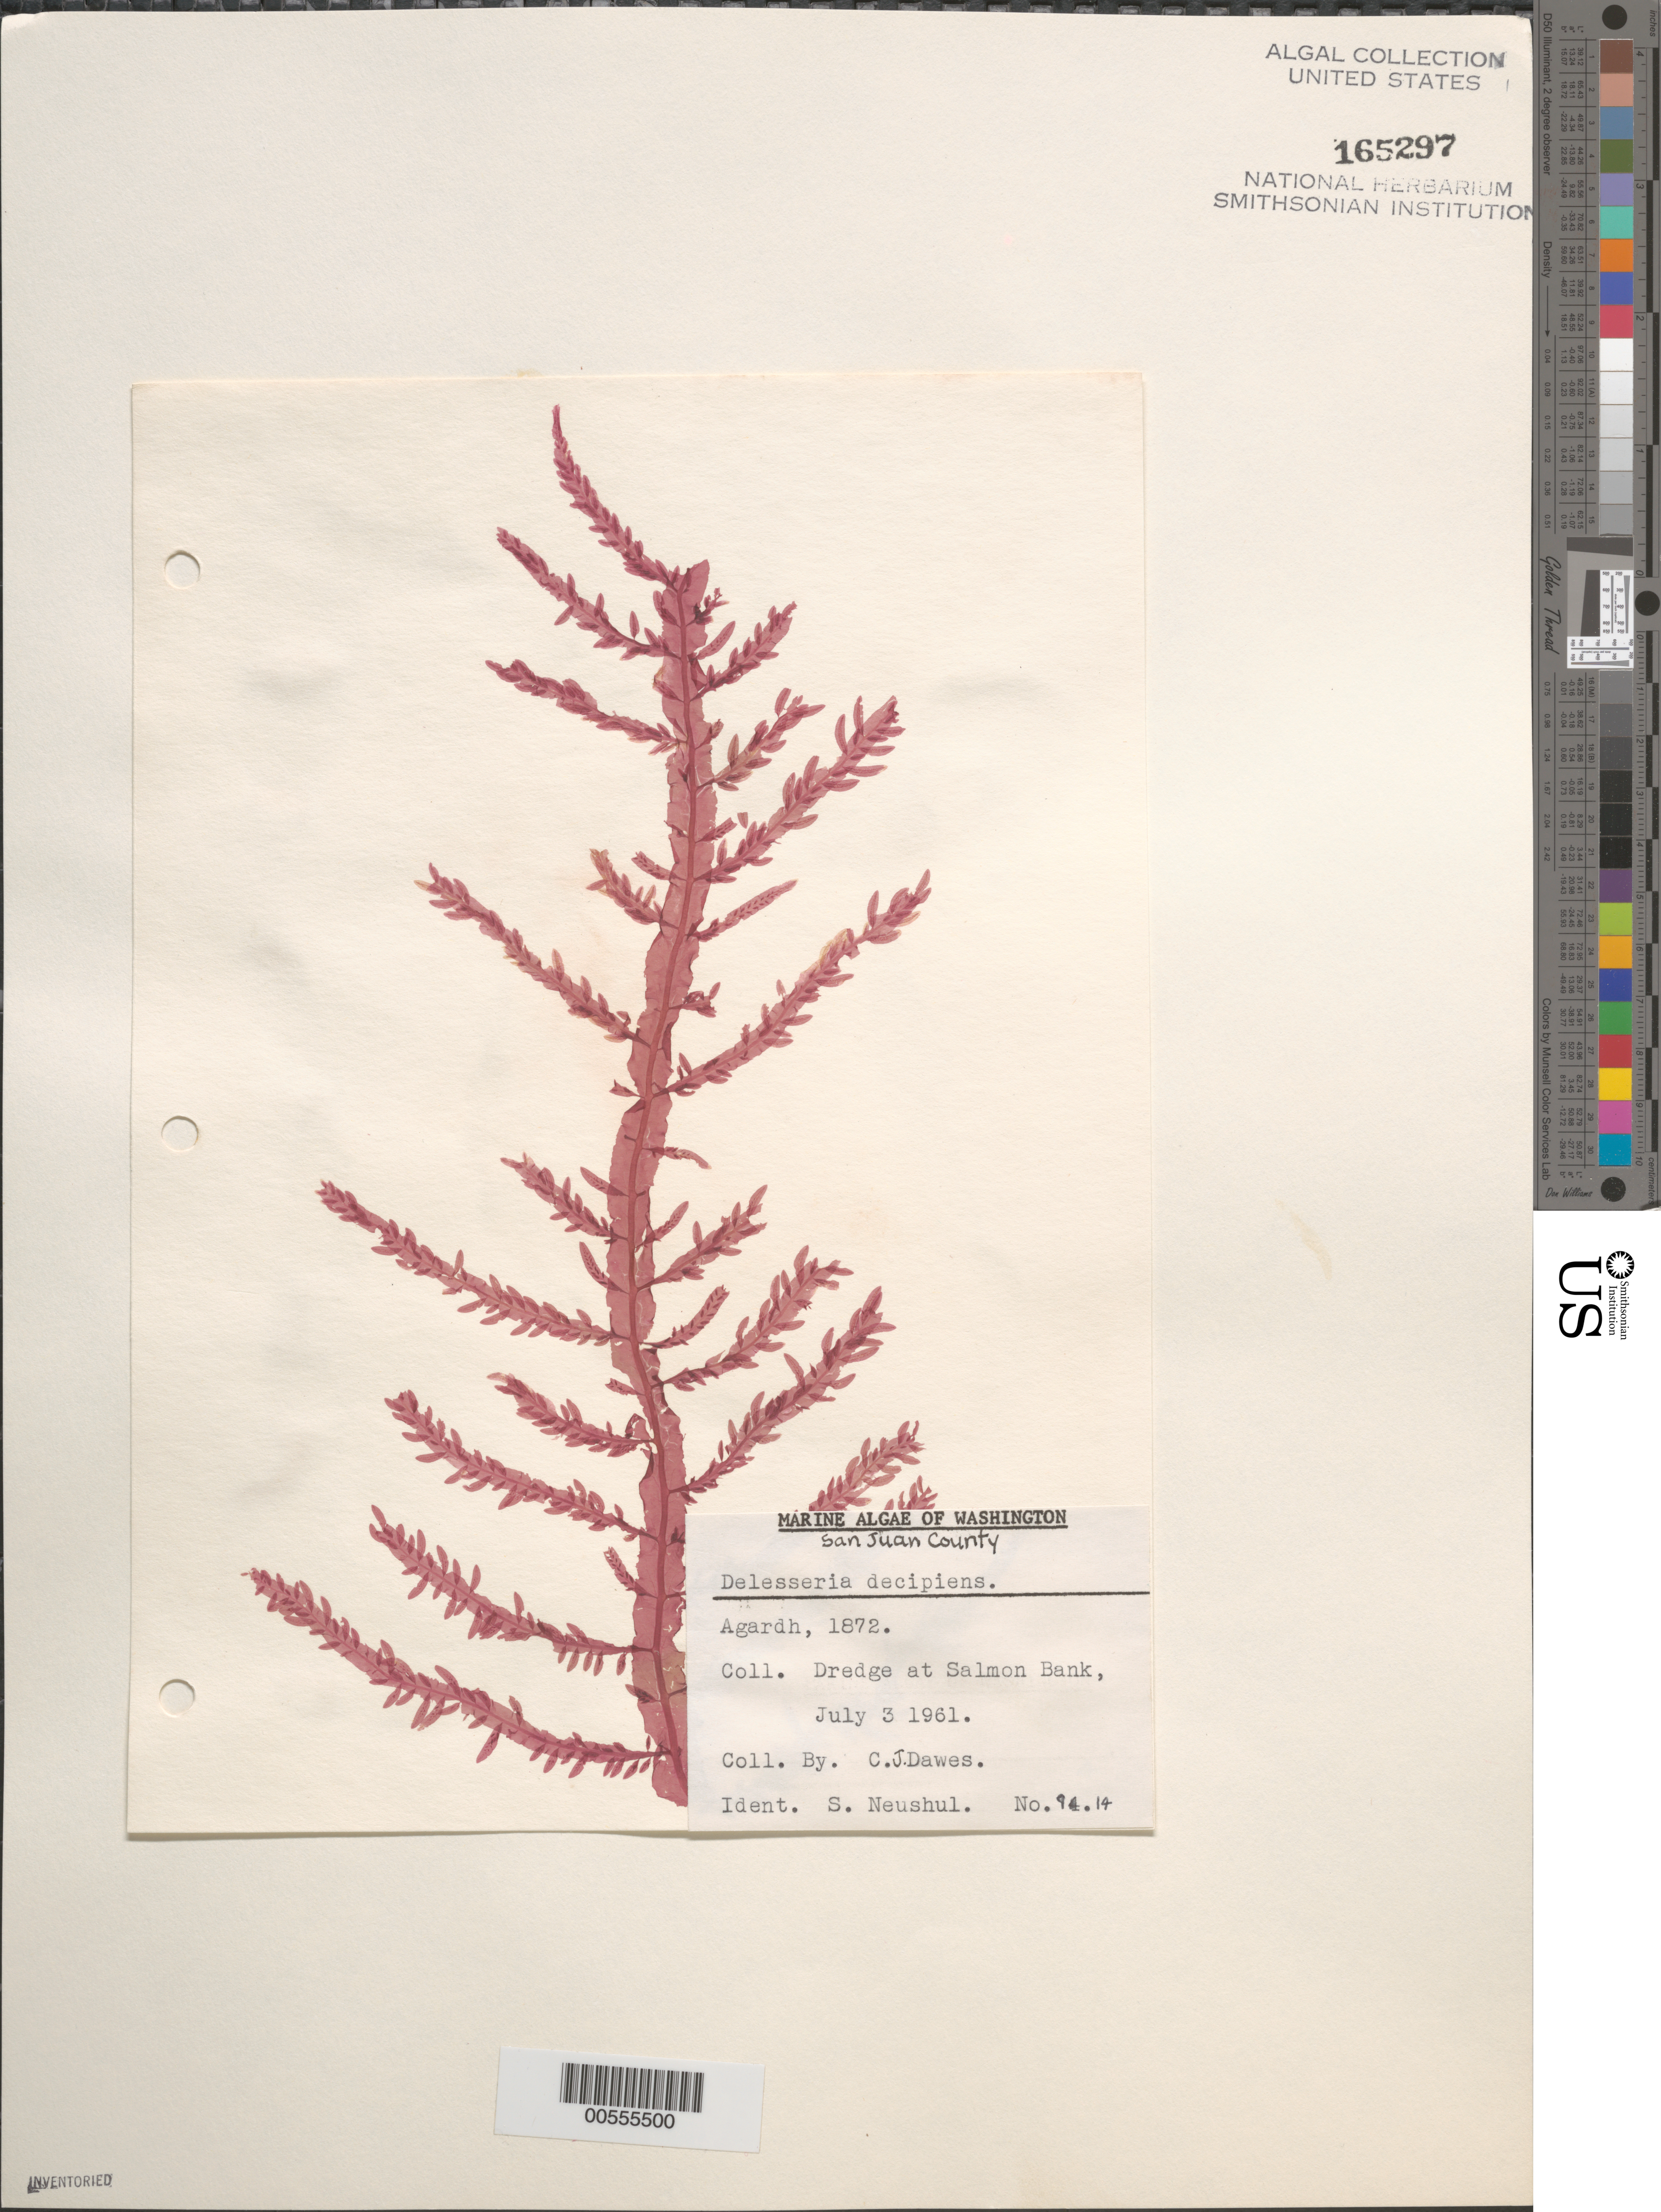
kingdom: Plantae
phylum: Rhodophyta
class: Florideophyceae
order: Ceramiales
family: Delesseriaceae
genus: Cumathamnion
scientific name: Cumathamnion decipiens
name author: (J. Agardh) M.J. Wynne & G.W. Saunders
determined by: Algae name updating Project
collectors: C. Dawes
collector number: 9.14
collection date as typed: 03 Jul 1961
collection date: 1961-07-03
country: United States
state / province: Washington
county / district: San Juan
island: San Juan Islands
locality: Salmon Bank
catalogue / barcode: US 165297